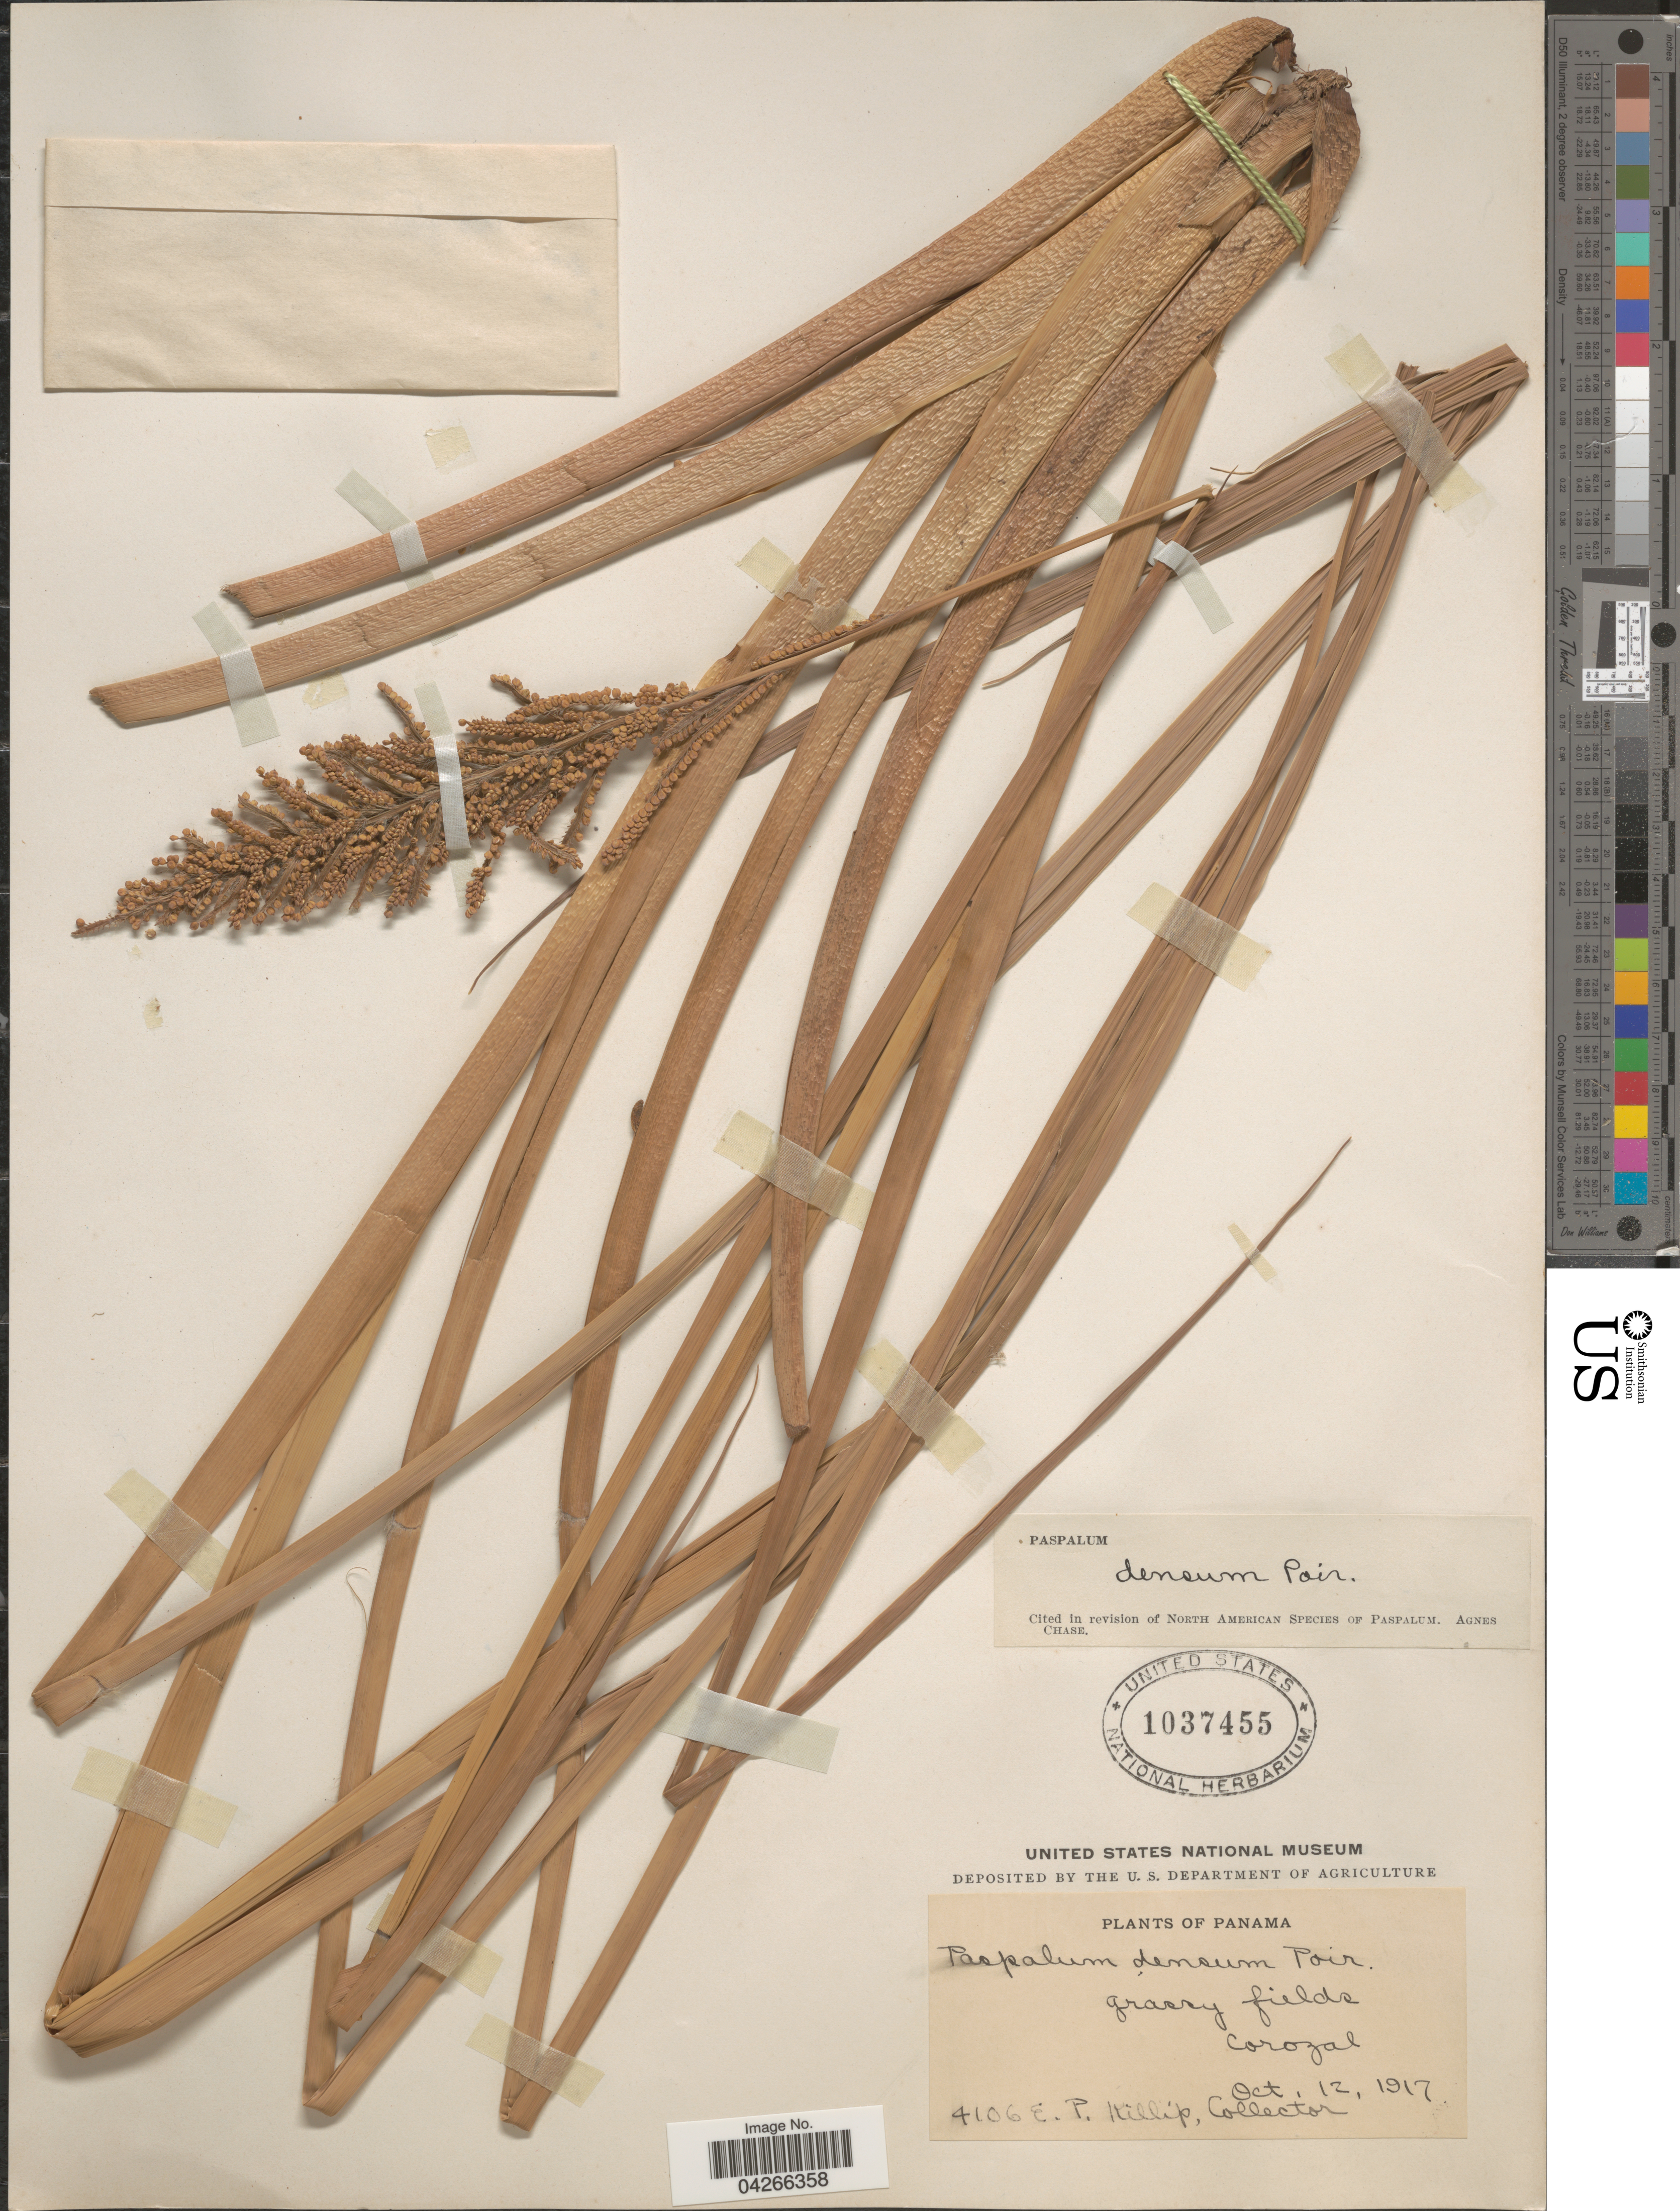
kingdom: Plantae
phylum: Tracheophyta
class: Liliopsida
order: Poales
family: Poaceae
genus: Paspalum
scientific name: Paspalum densum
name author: Poir.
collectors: E. P. Killip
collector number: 4106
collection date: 1917-10-12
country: Panama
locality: Grassy fields. Corozal.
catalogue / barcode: US 1037455